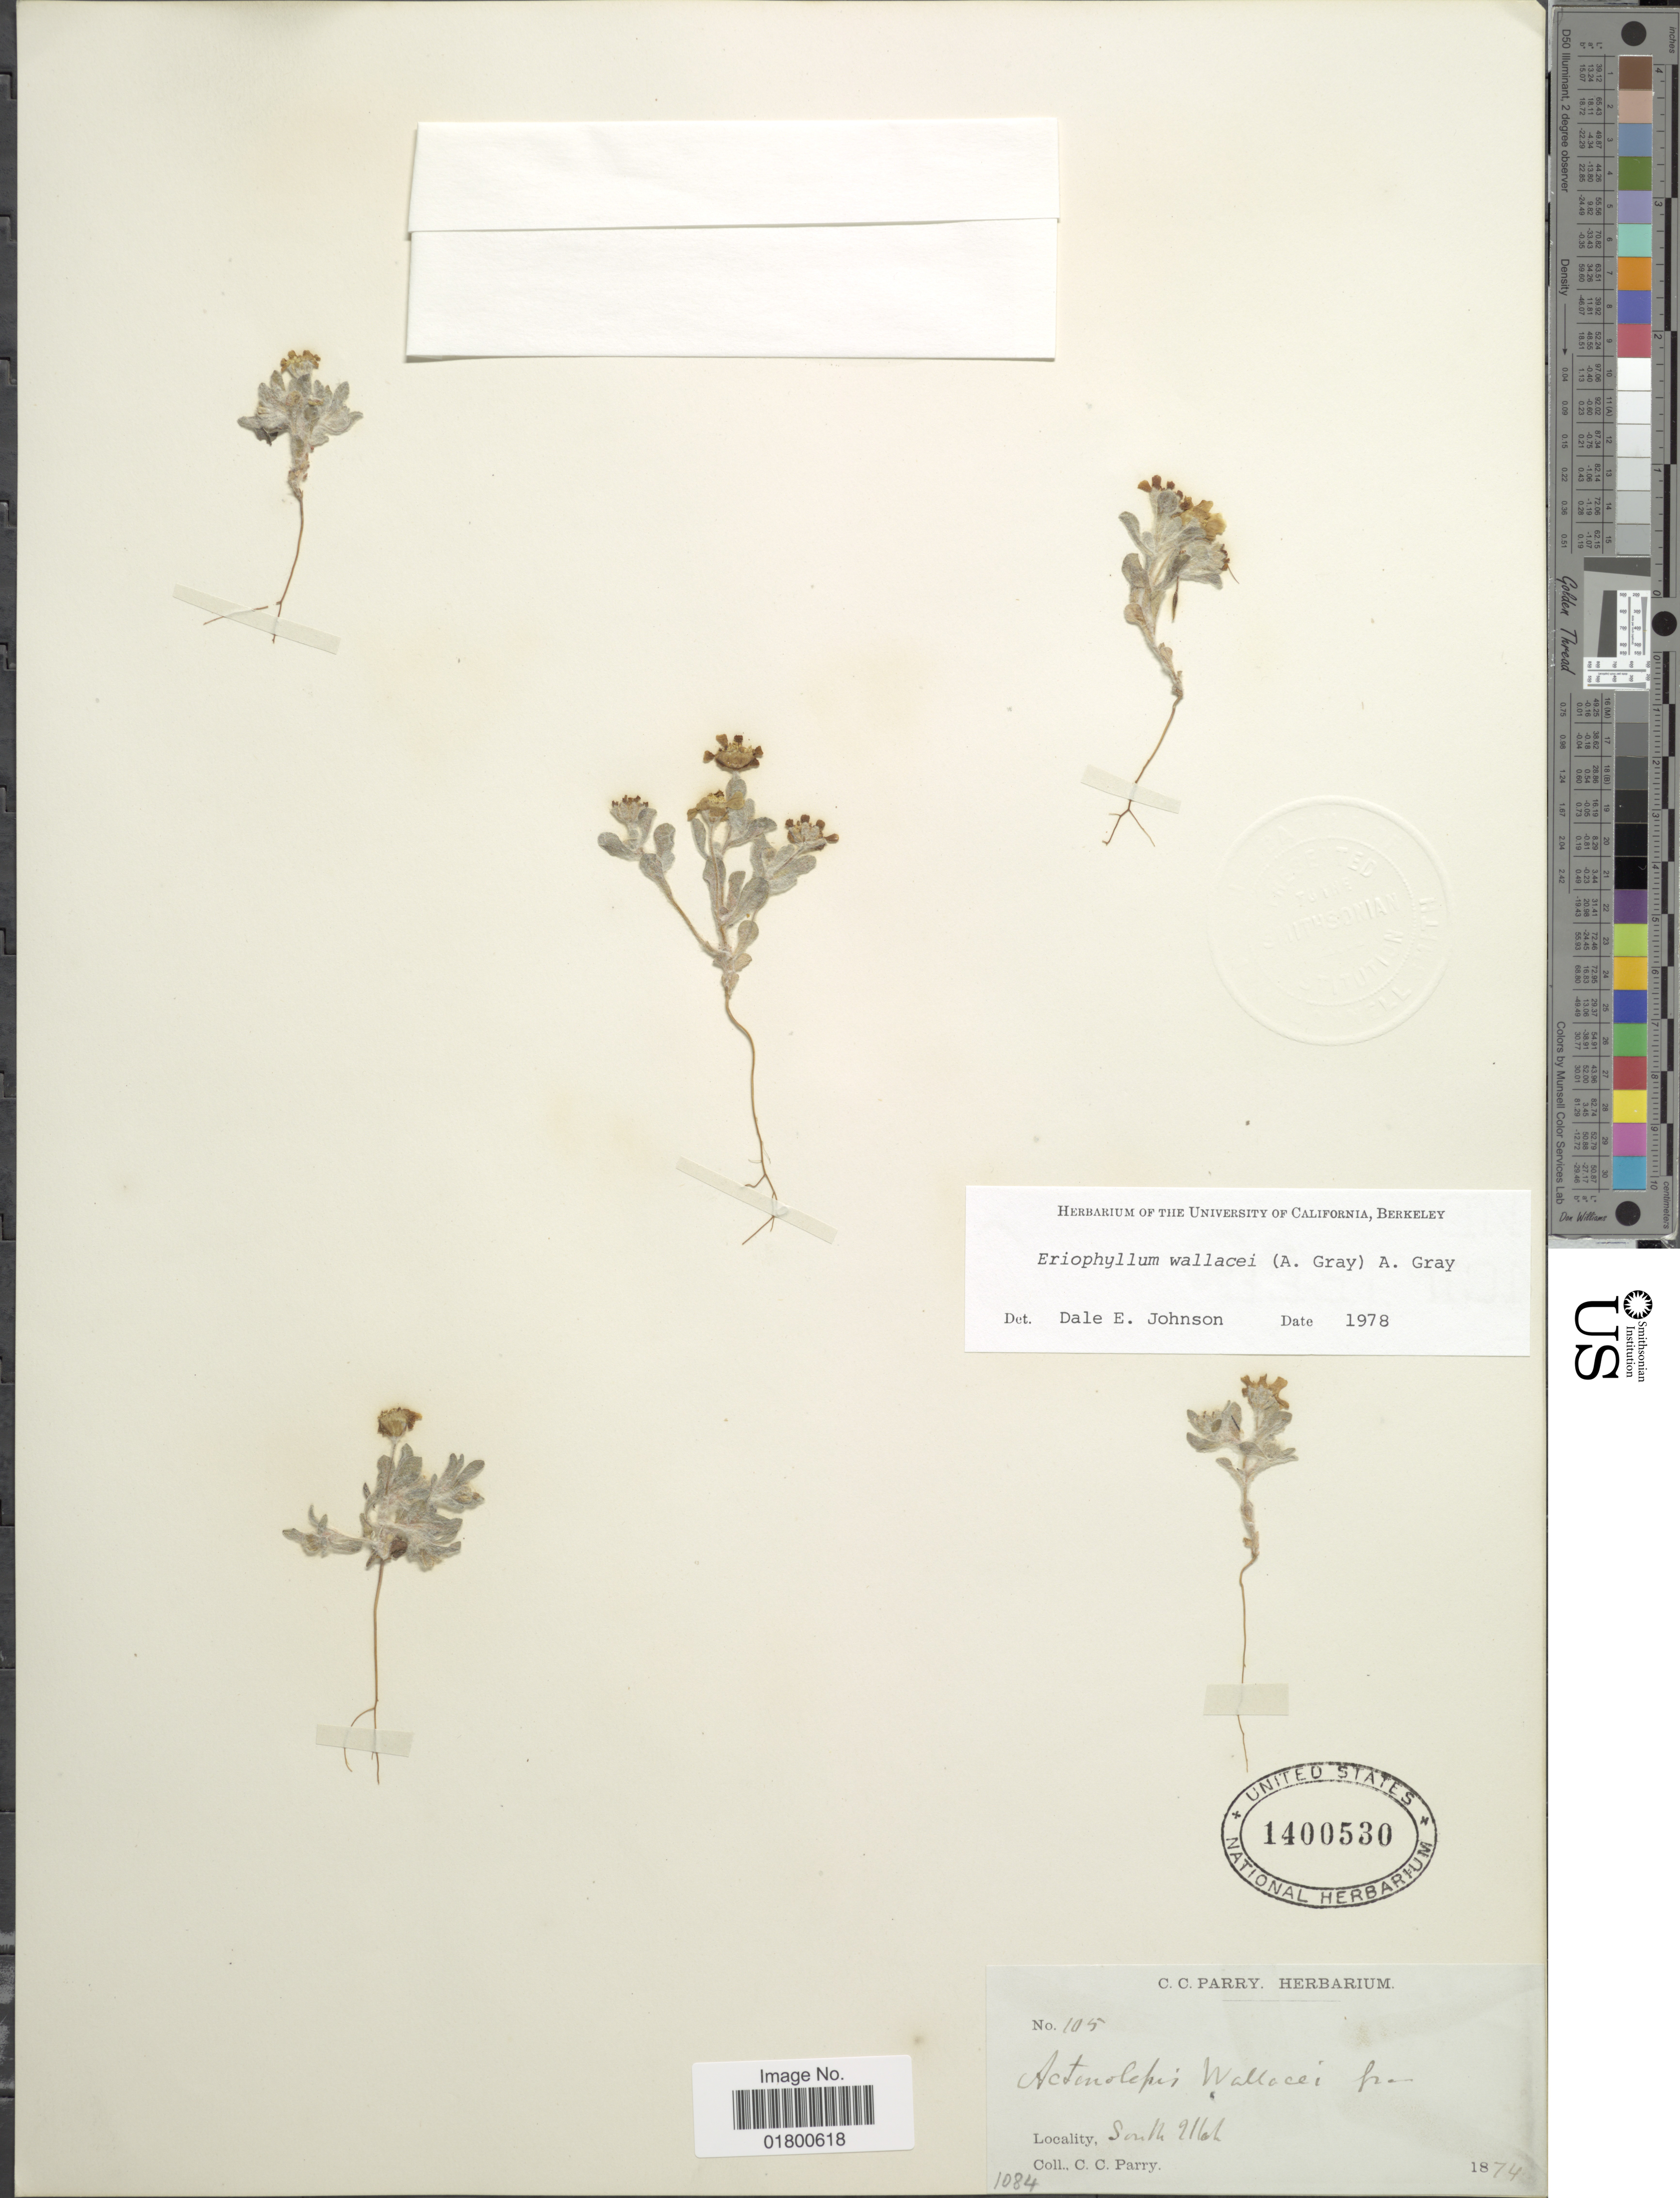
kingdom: Plantae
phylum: Tracheophyta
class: Magnoliopsida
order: Asterales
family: Asteraceae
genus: Eriophyllum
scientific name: Eriophyllum wallacei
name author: (A. Gray) A. Gray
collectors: C. C. Parry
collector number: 105/1084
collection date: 1874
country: United States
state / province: Utah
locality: South Utah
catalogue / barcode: US 1400530